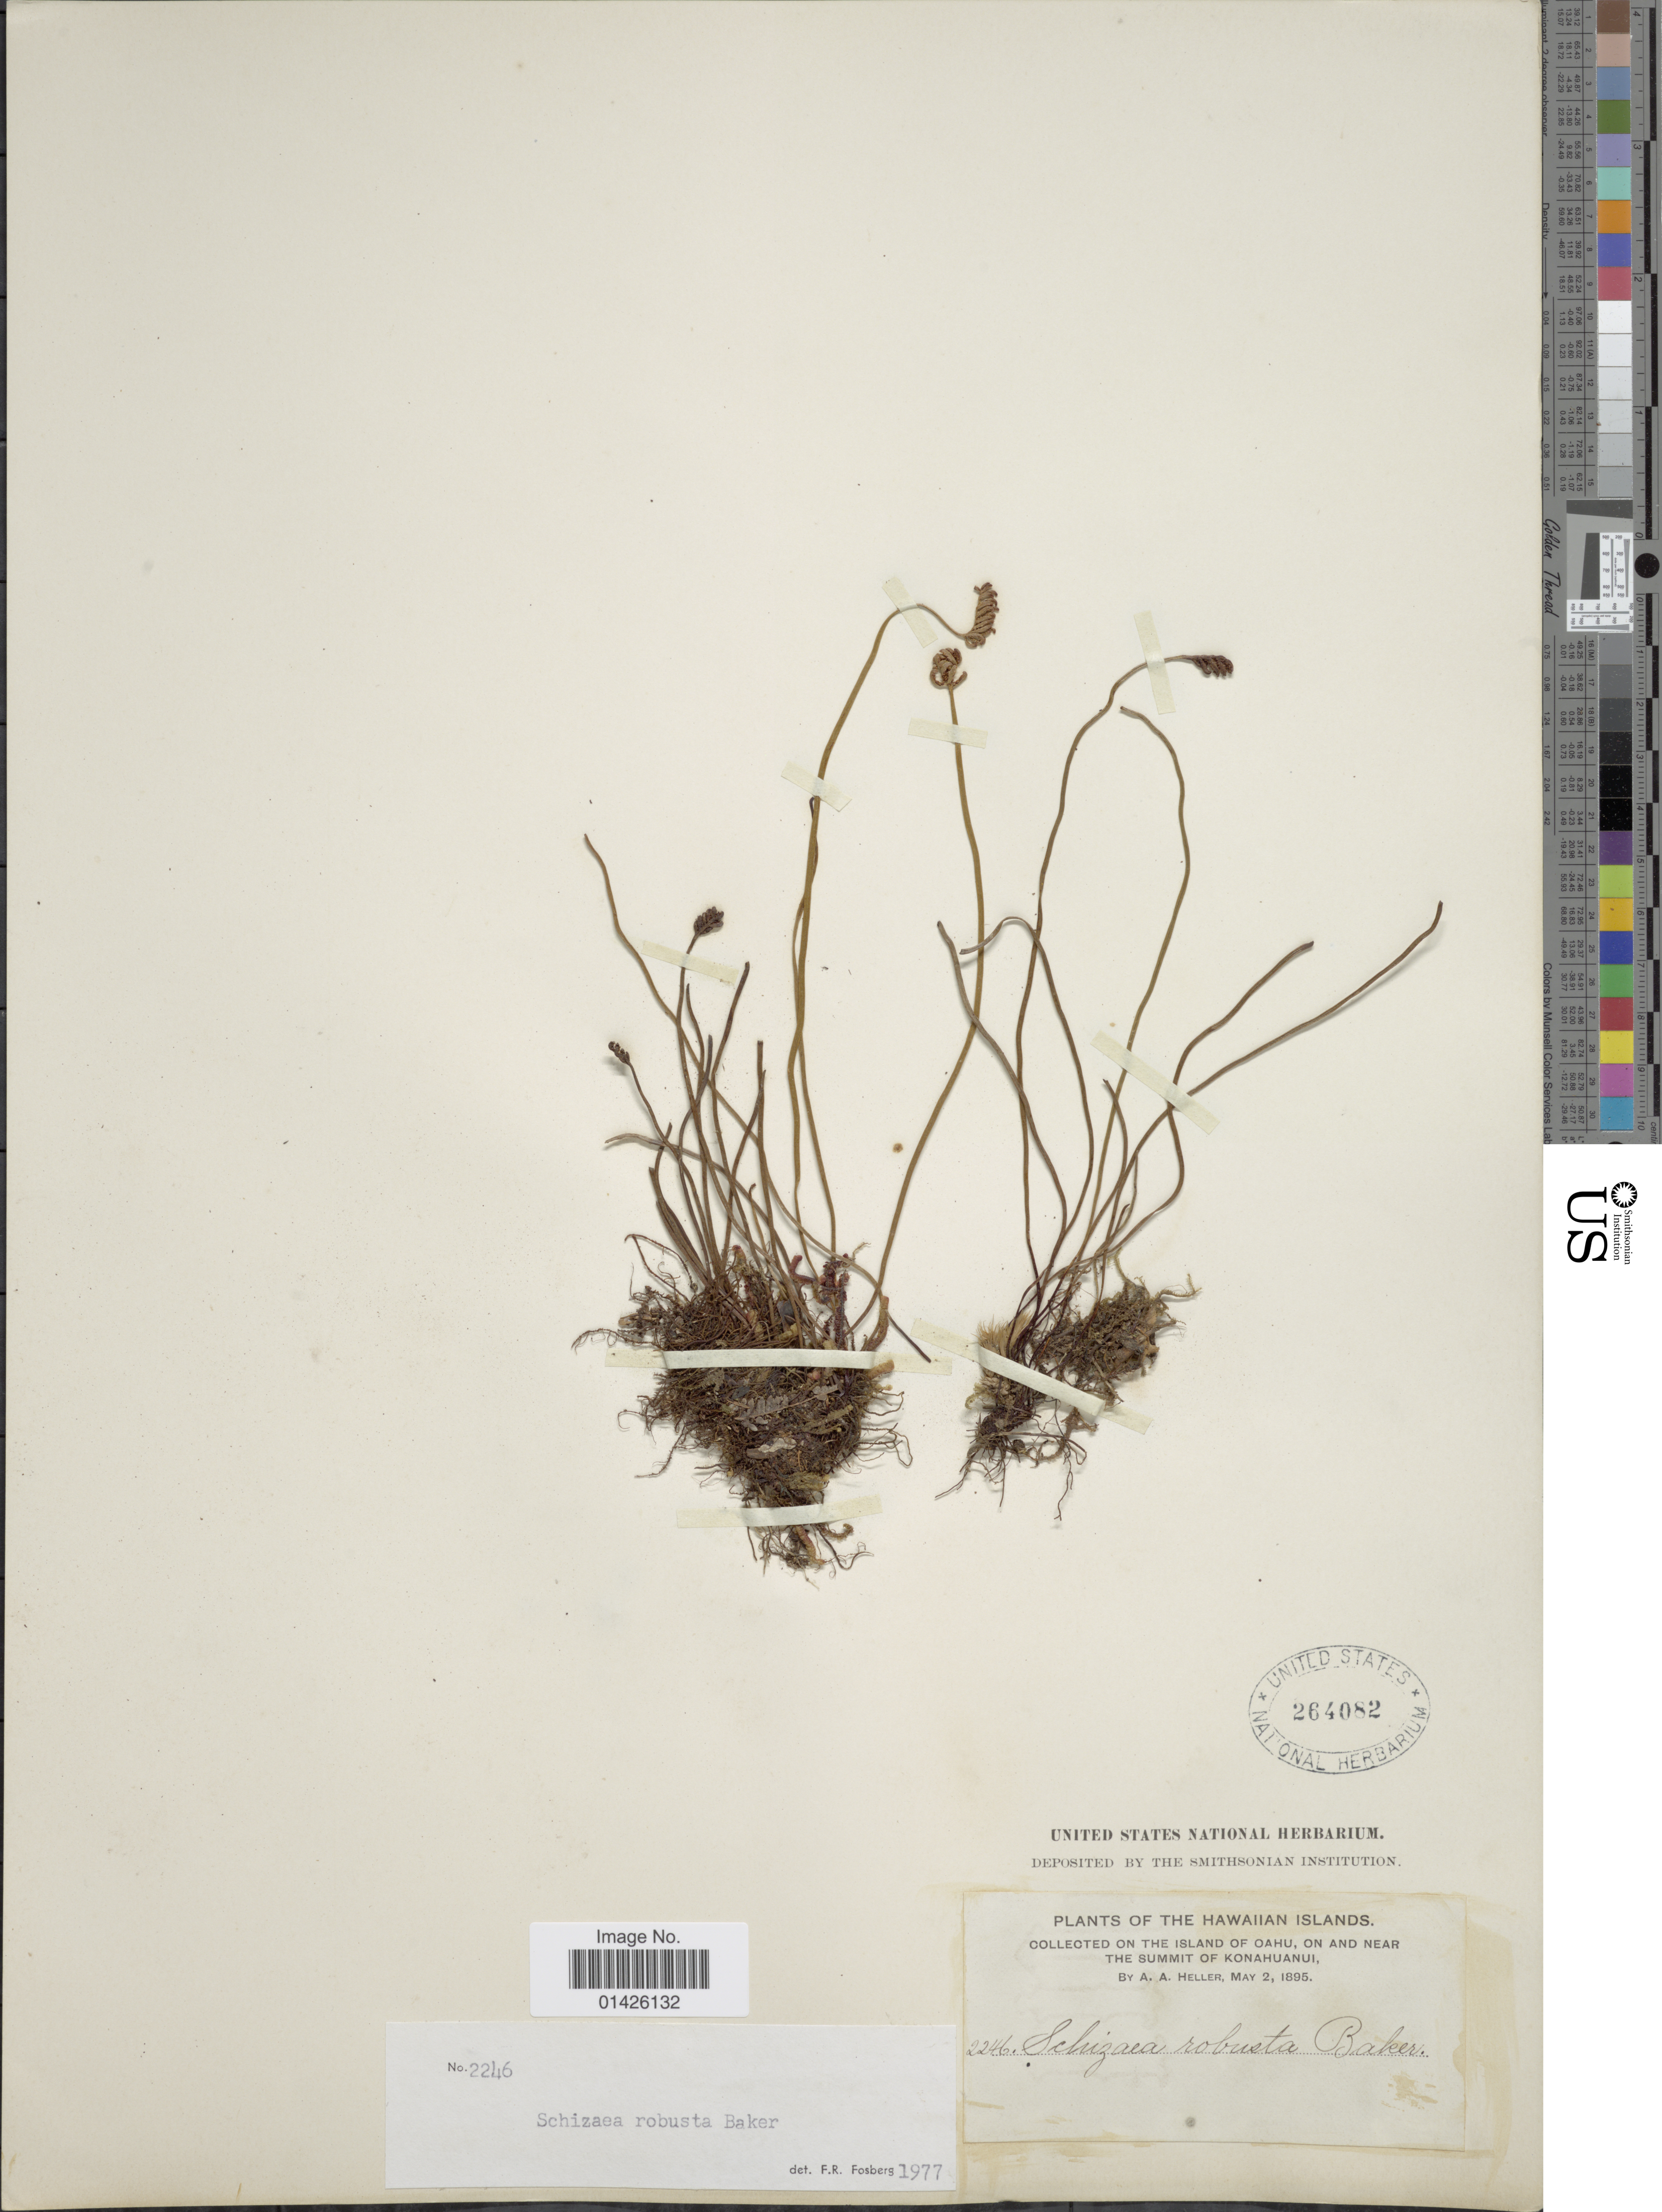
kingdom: Plantae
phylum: Tracheophyta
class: Polypodiopsida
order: Schizaeales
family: Schizaeaceae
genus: Schizaea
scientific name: Schizaea robusta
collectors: A. A. Heller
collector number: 2246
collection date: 1895-05-02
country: United States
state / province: Hawaii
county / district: Honolulu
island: Oahu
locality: The Hawaiian Islands, on the island of Oahu, on and near the Summit of Konahuanui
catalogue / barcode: US 264082